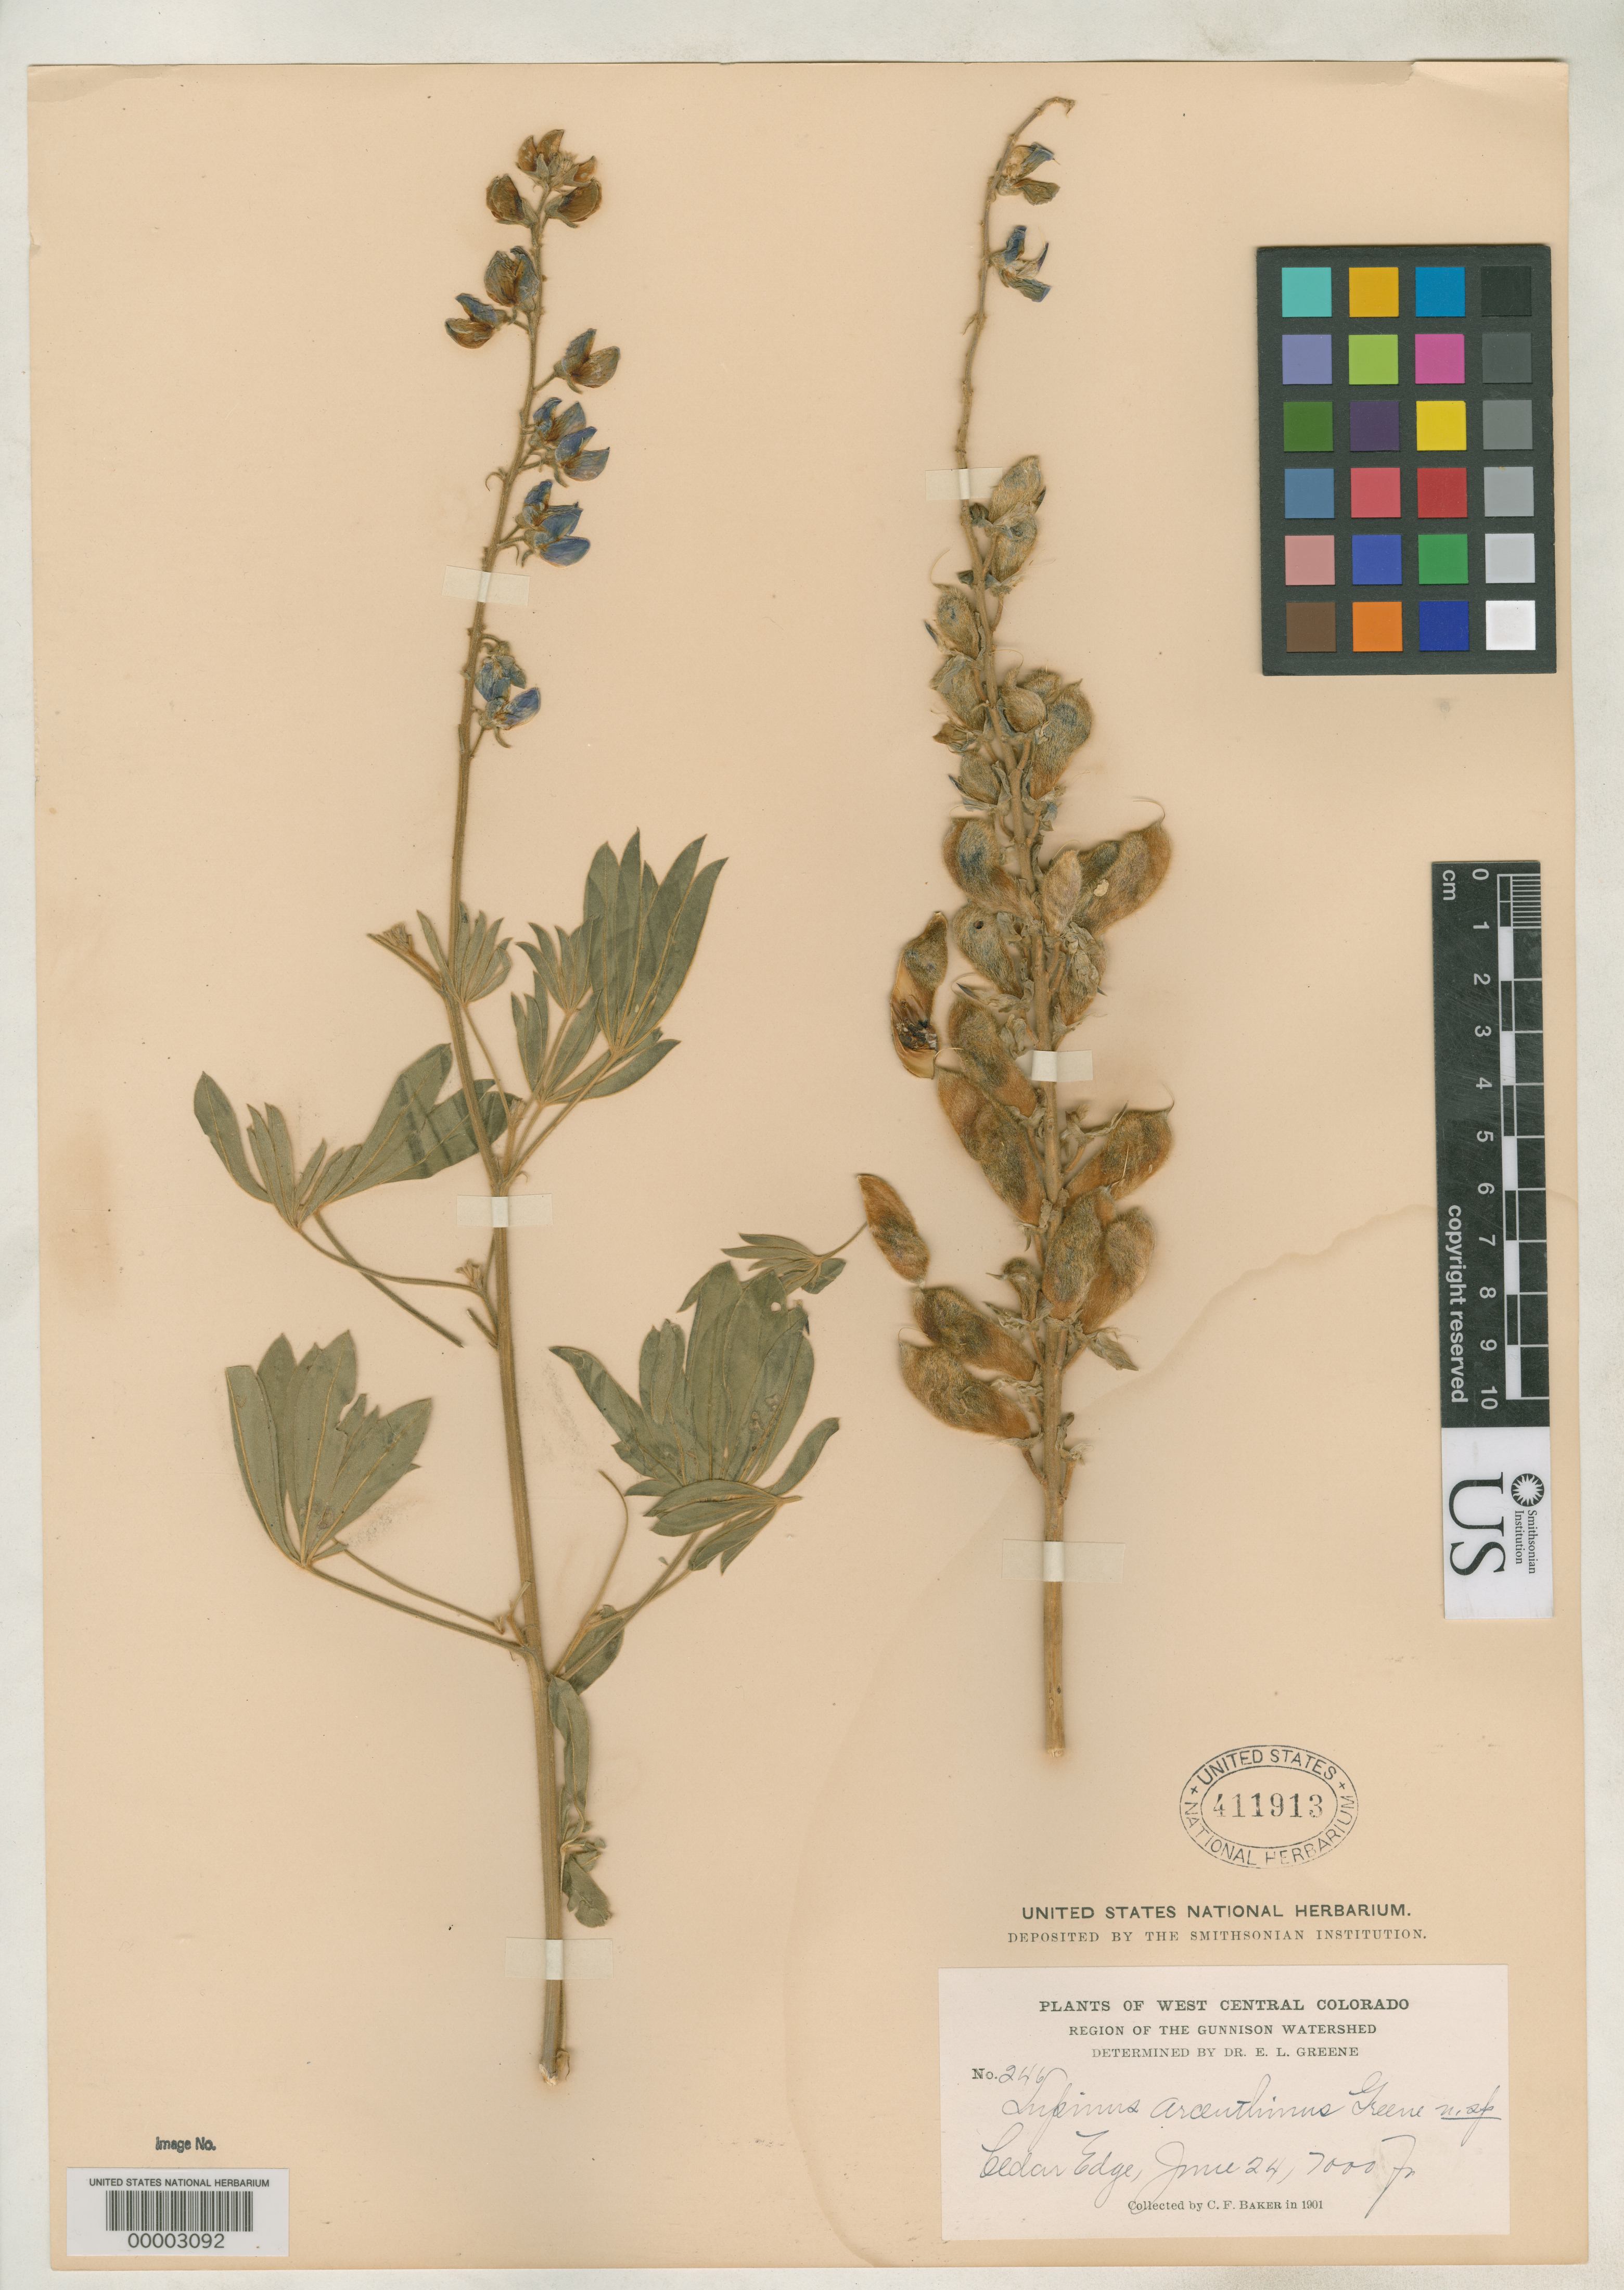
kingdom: Plantae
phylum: Tracheophyta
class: Magnoliopsida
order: Fabales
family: Fabaceae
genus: Lupinus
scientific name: Lupinus arceuthinus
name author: Greene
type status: Isotype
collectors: C. F. Baker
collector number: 246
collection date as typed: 24 Jun 1901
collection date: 1901-06-24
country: United States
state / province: Colorado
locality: Cedar edge, region of Gunnison Watershed.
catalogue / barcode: US 411913